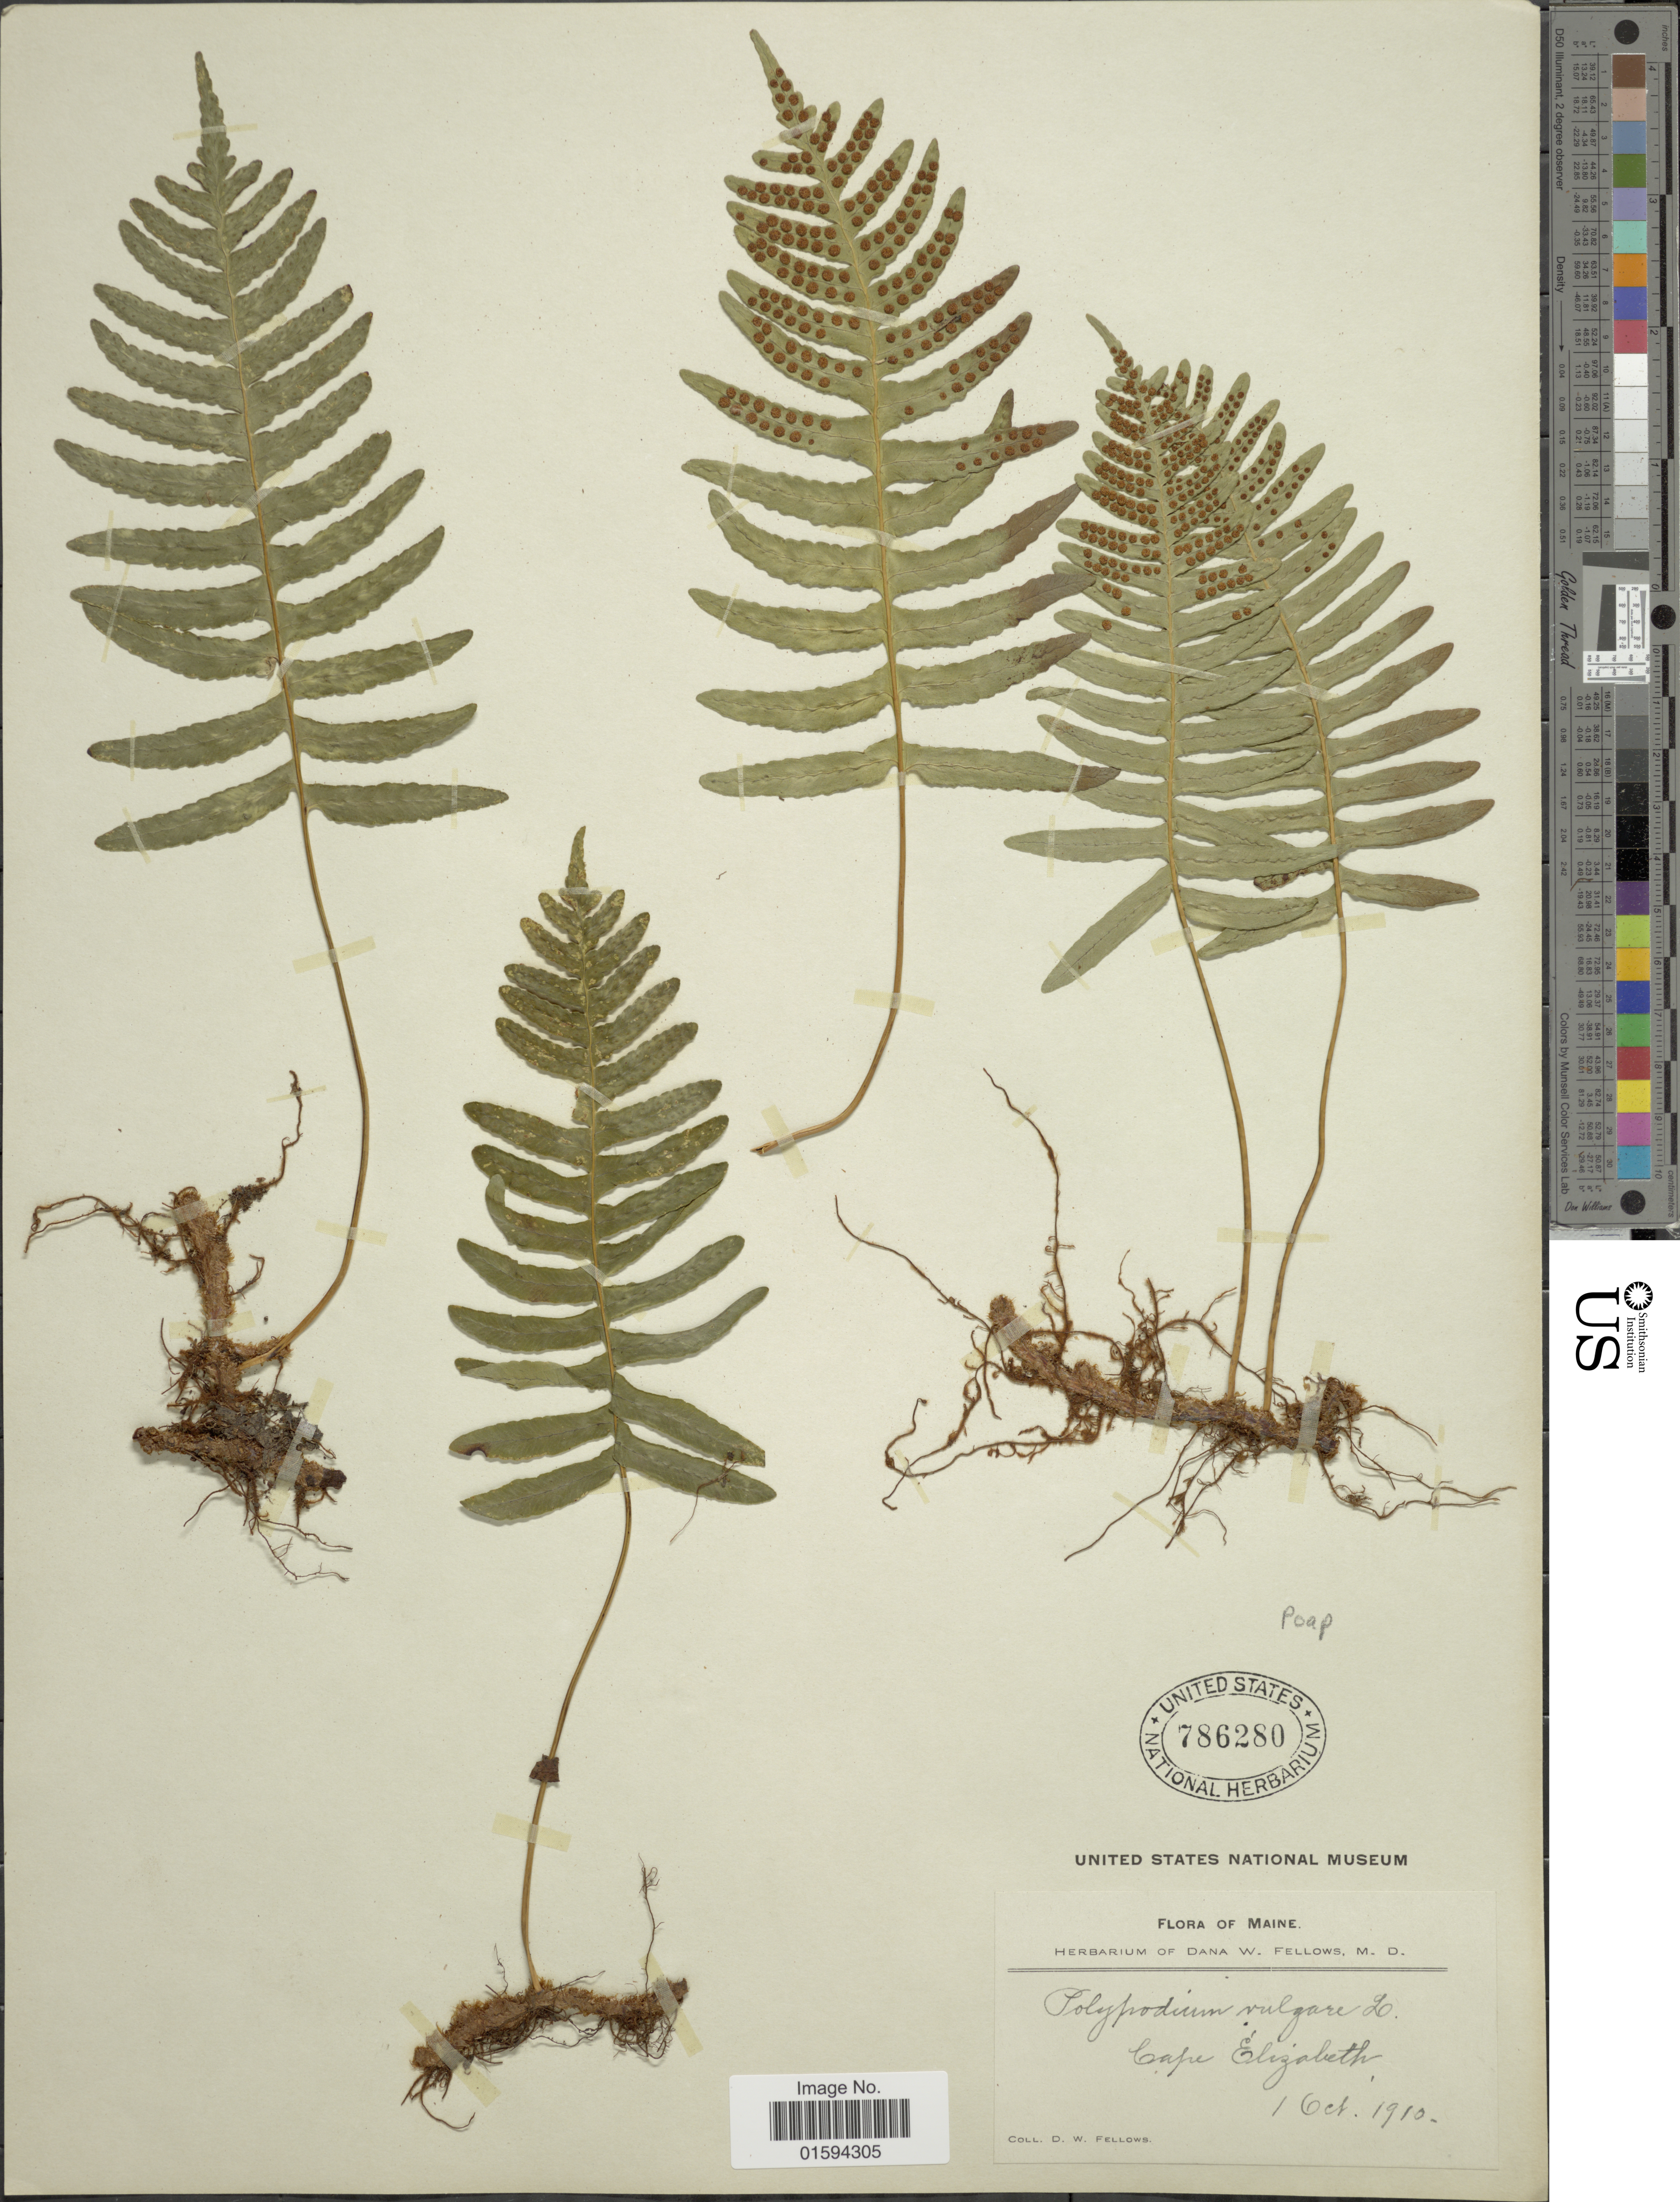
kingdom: Plantae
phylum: Tracheophyta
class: Polypodiopsida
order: Polypodiales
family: Polypodiaceae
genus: Polypodium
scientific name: Polypodium appalachianum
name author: Haufler & Windham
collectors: D. W. Fellows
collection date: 1910-10-01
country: United States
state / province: Maine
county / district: Cumberland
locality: Cape Elizabeth.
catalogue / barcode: US 786280